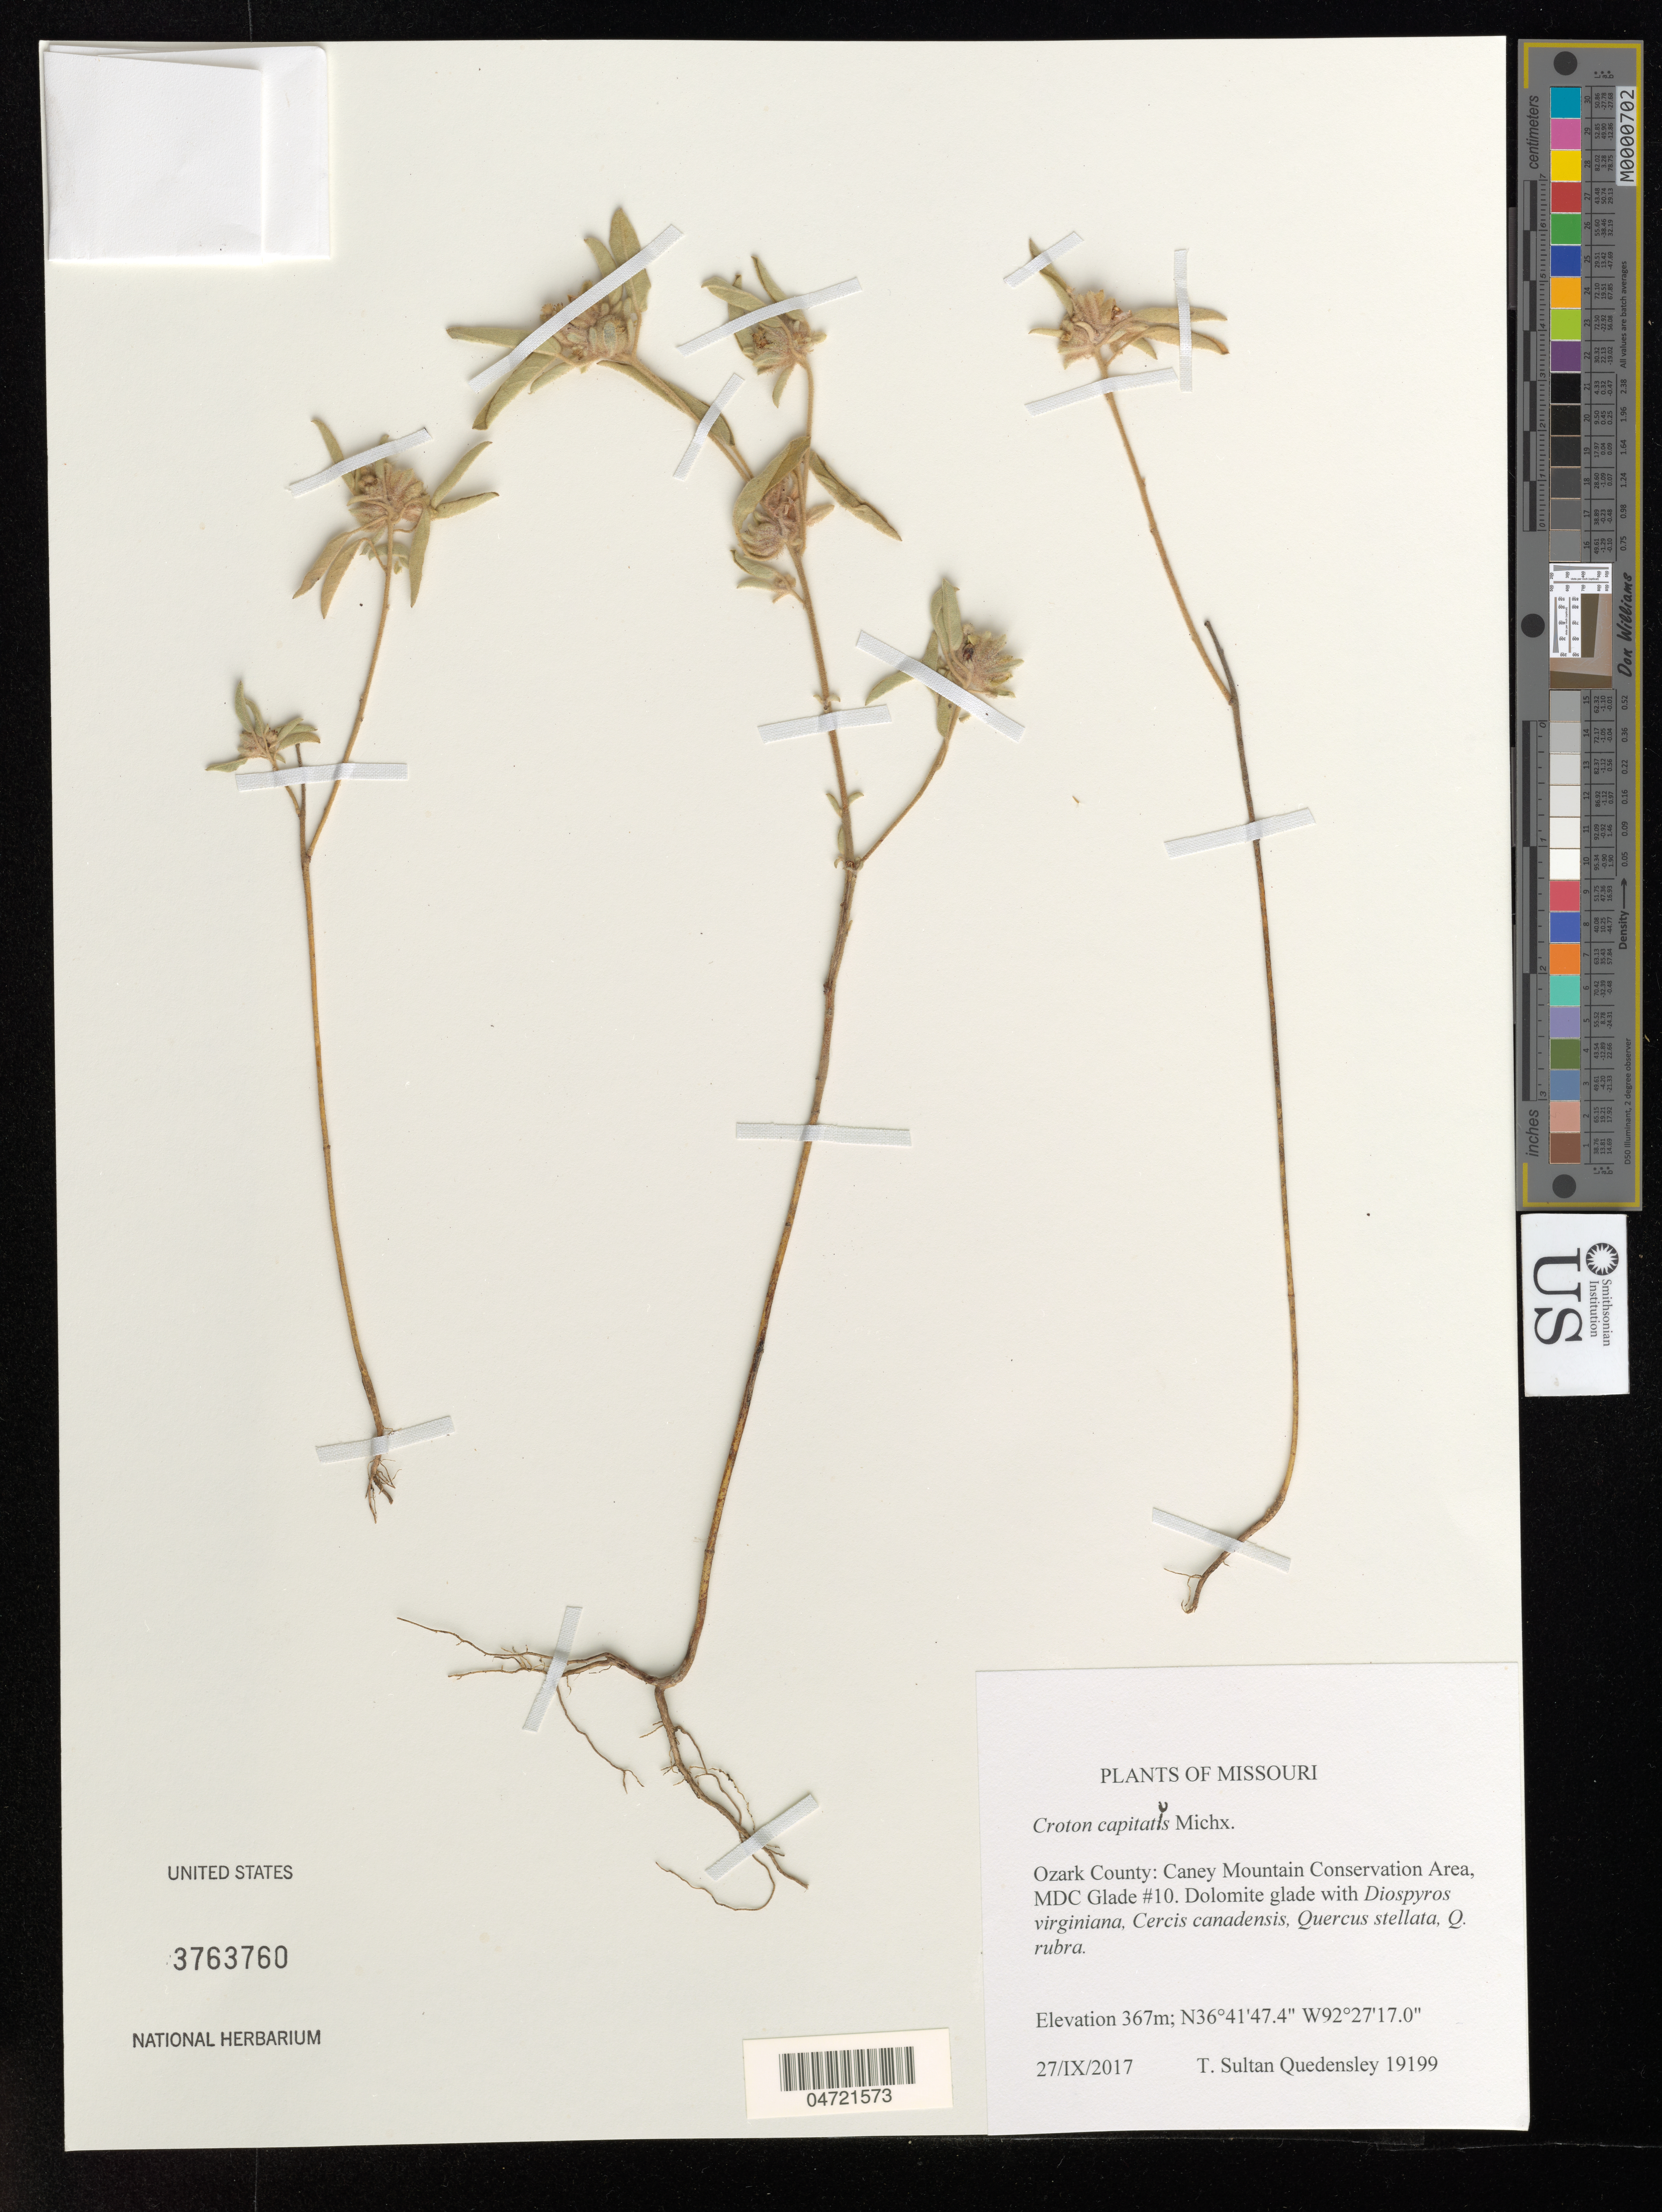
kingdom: Plantae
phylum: Tracheophyta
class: Magnoliopsida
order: Malpighiales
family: Euphorbiaceae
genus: Croton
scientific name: Croton capitatus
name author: Michx.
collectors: T. S. Quedensley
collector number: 19199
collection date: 2017-09-27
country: United States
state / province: Missouri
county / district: Ozark County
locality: Caney Mountain Conservation Area, MDC Clade #10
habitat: Dolomite glade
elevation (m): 367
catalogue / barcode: US 3763760